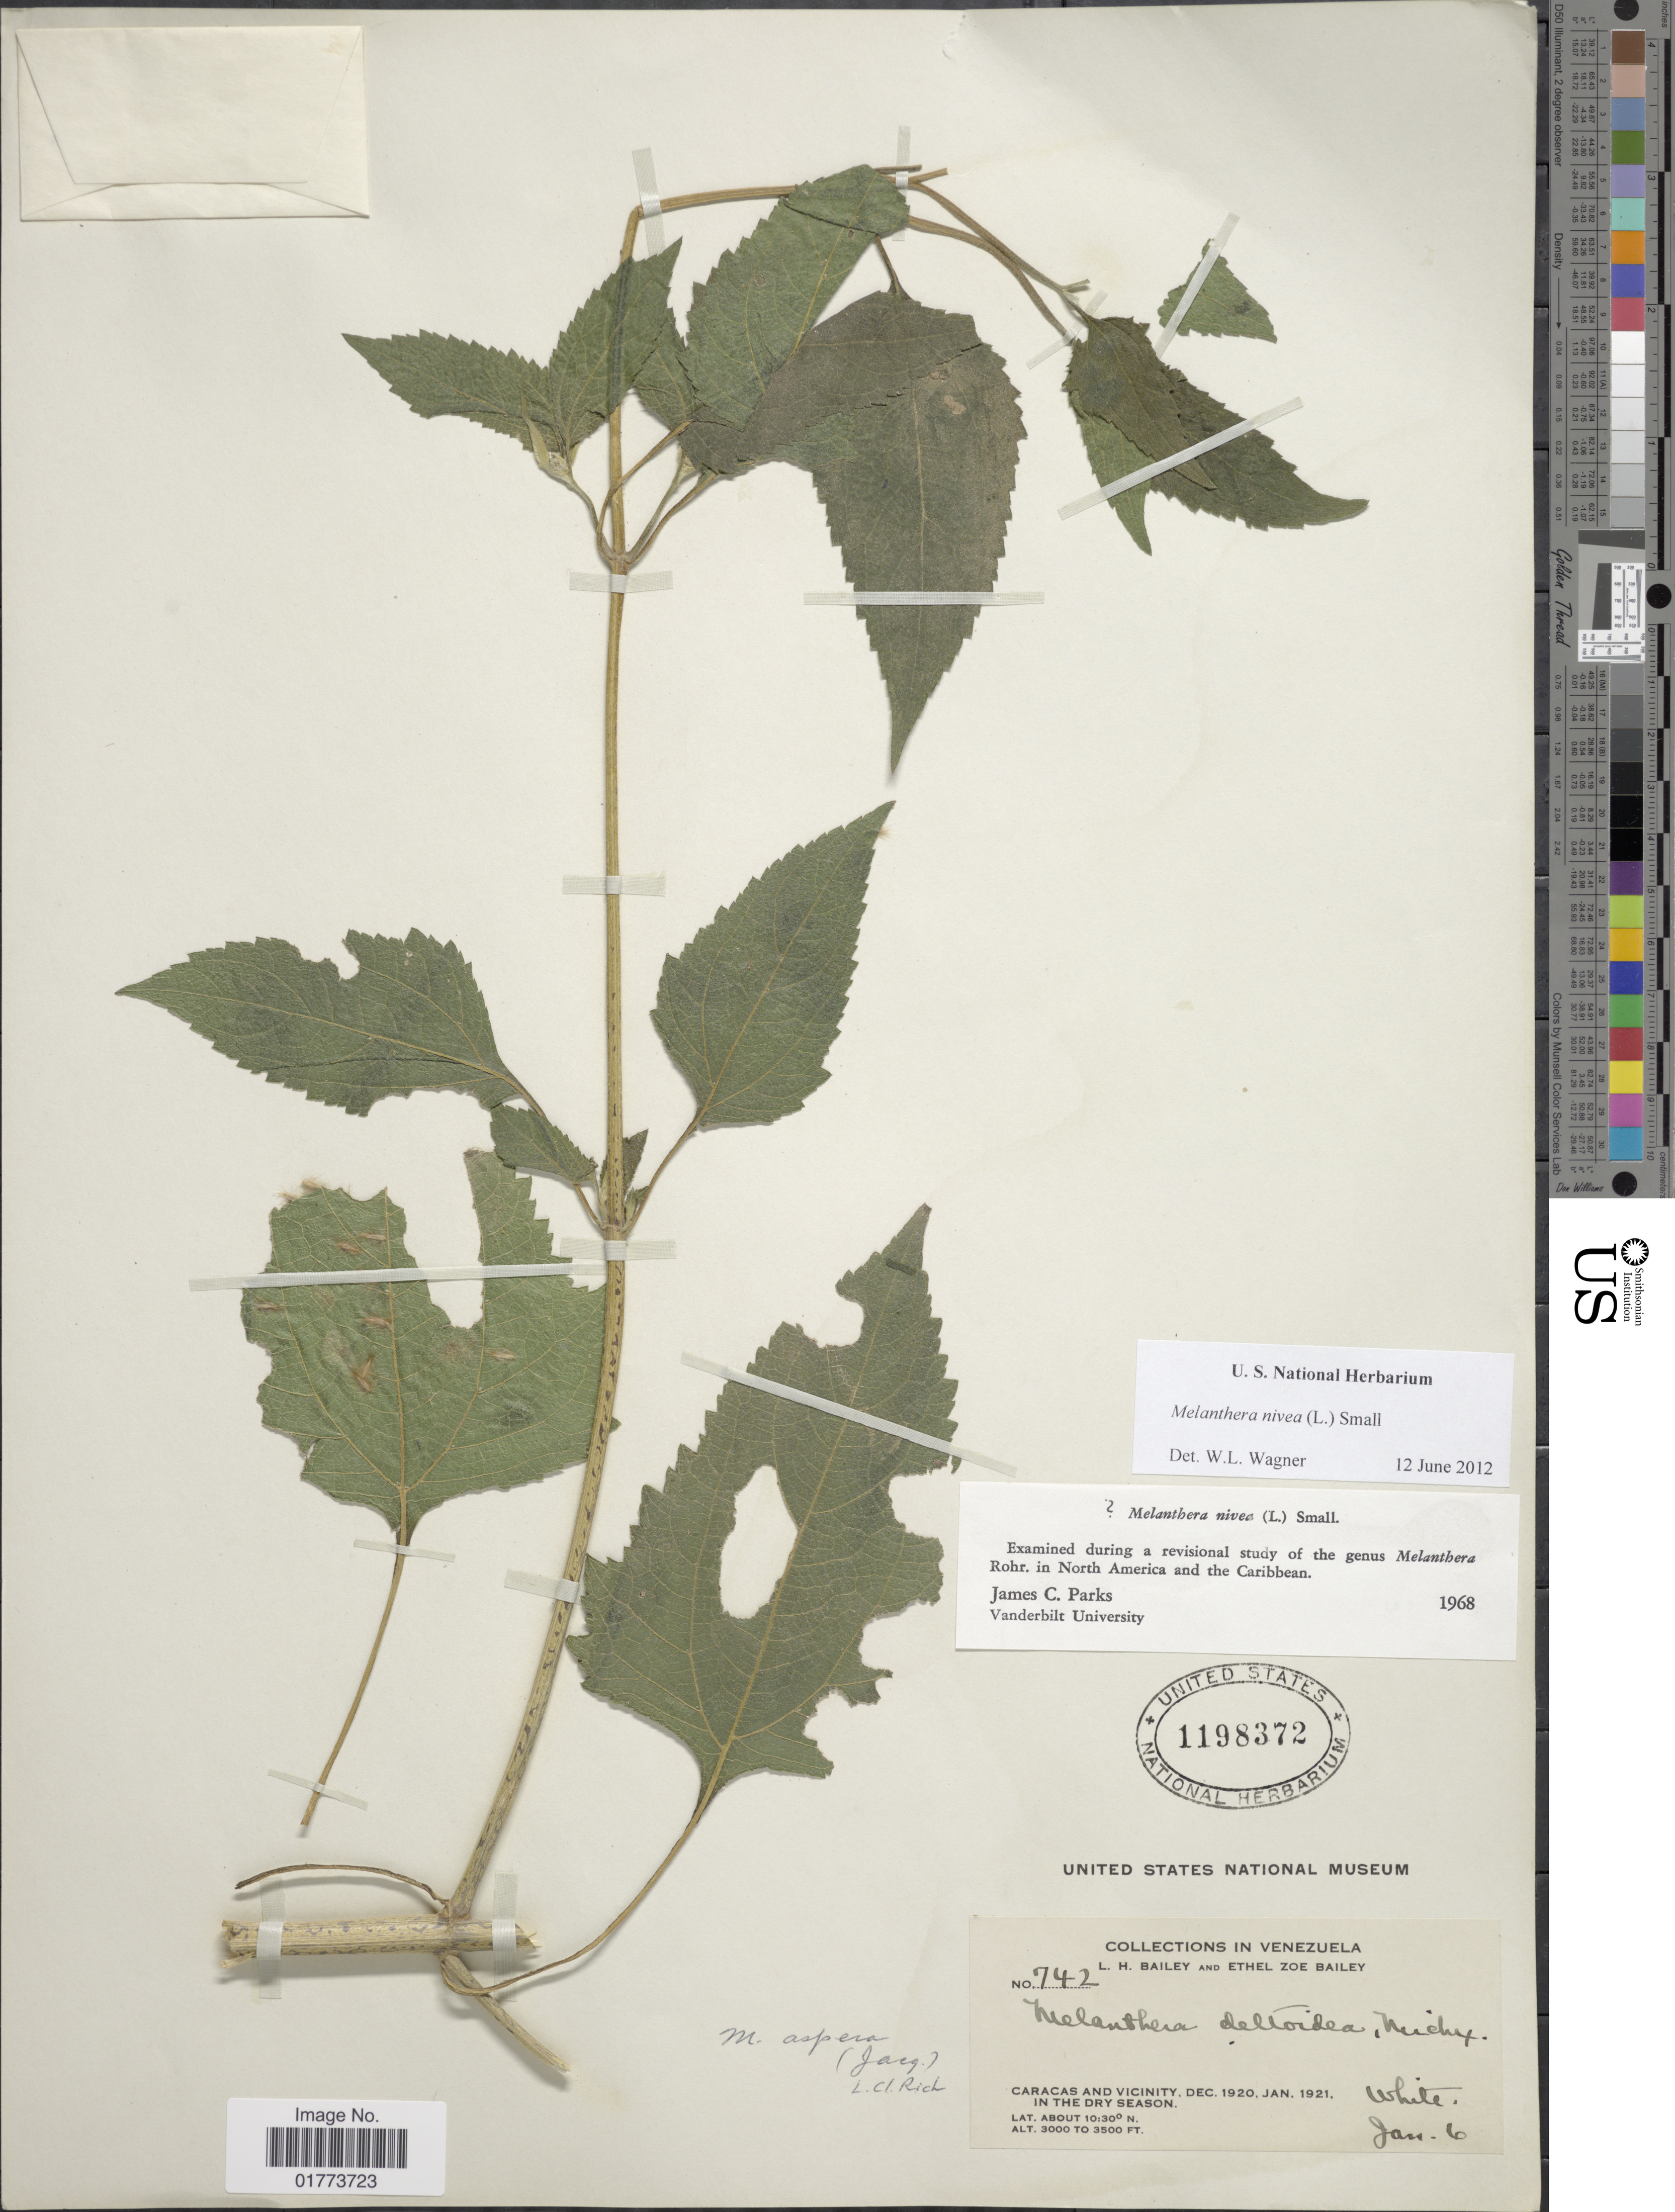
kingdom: Plantae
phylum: Tracheophyta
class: Magnoliopsida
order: Asterales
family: Asteraceae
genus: Melanthera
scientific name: Melanthera nivea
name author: (L.) Small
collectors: L. H. Bailey & E. Z. Bailey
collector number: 742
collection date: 1921-01-06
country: Venezuela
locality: Caracas and vicinity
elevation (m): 914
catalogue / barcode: US 1198372